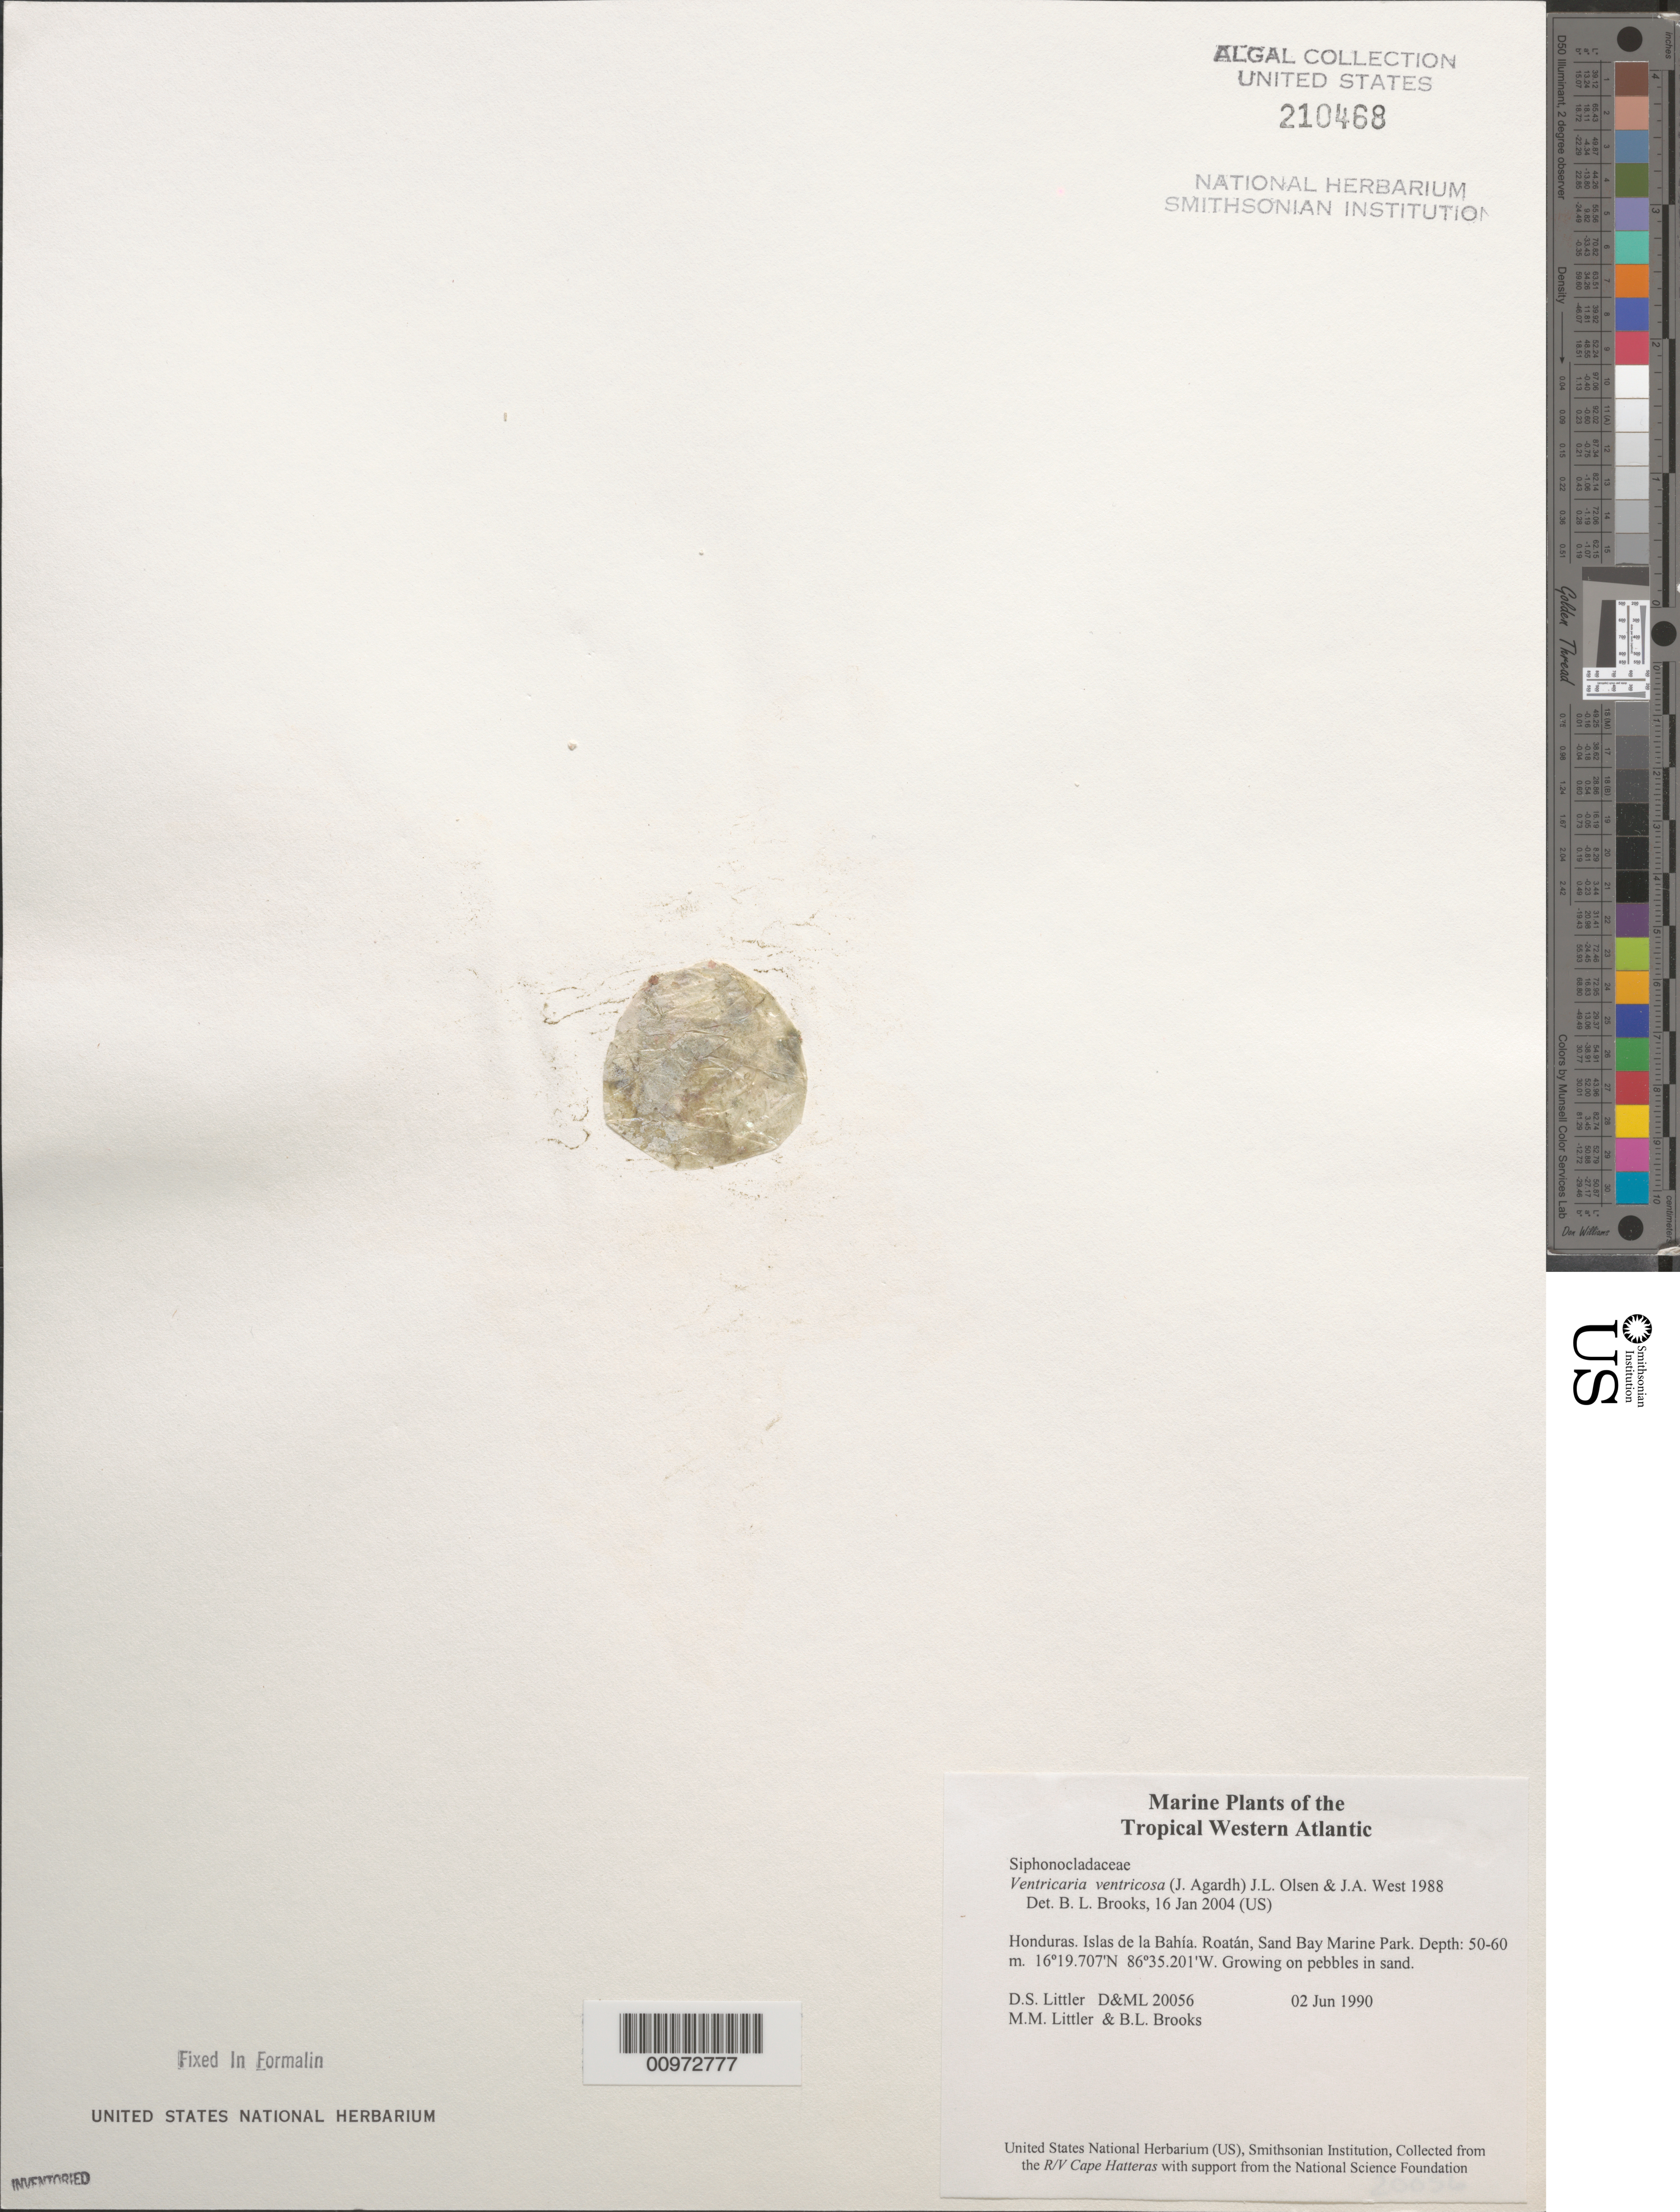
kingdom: Plantae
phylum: Chlorophyta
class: Ulvophyceae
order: Siphonocladales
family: Valoniaceae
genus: Valonia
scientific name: Valonia ventricosa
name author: J. Agardh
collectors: D. S. Littler, M. M. Littler & B. Brooks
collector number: D&ML 20056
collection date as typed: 02 Jun 1990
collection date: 1990-06-02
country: Honduras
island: Roatan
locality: Sand Bay Marine Park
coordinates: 16 19.707'N, 86 35.201'W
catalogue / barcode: US 210468